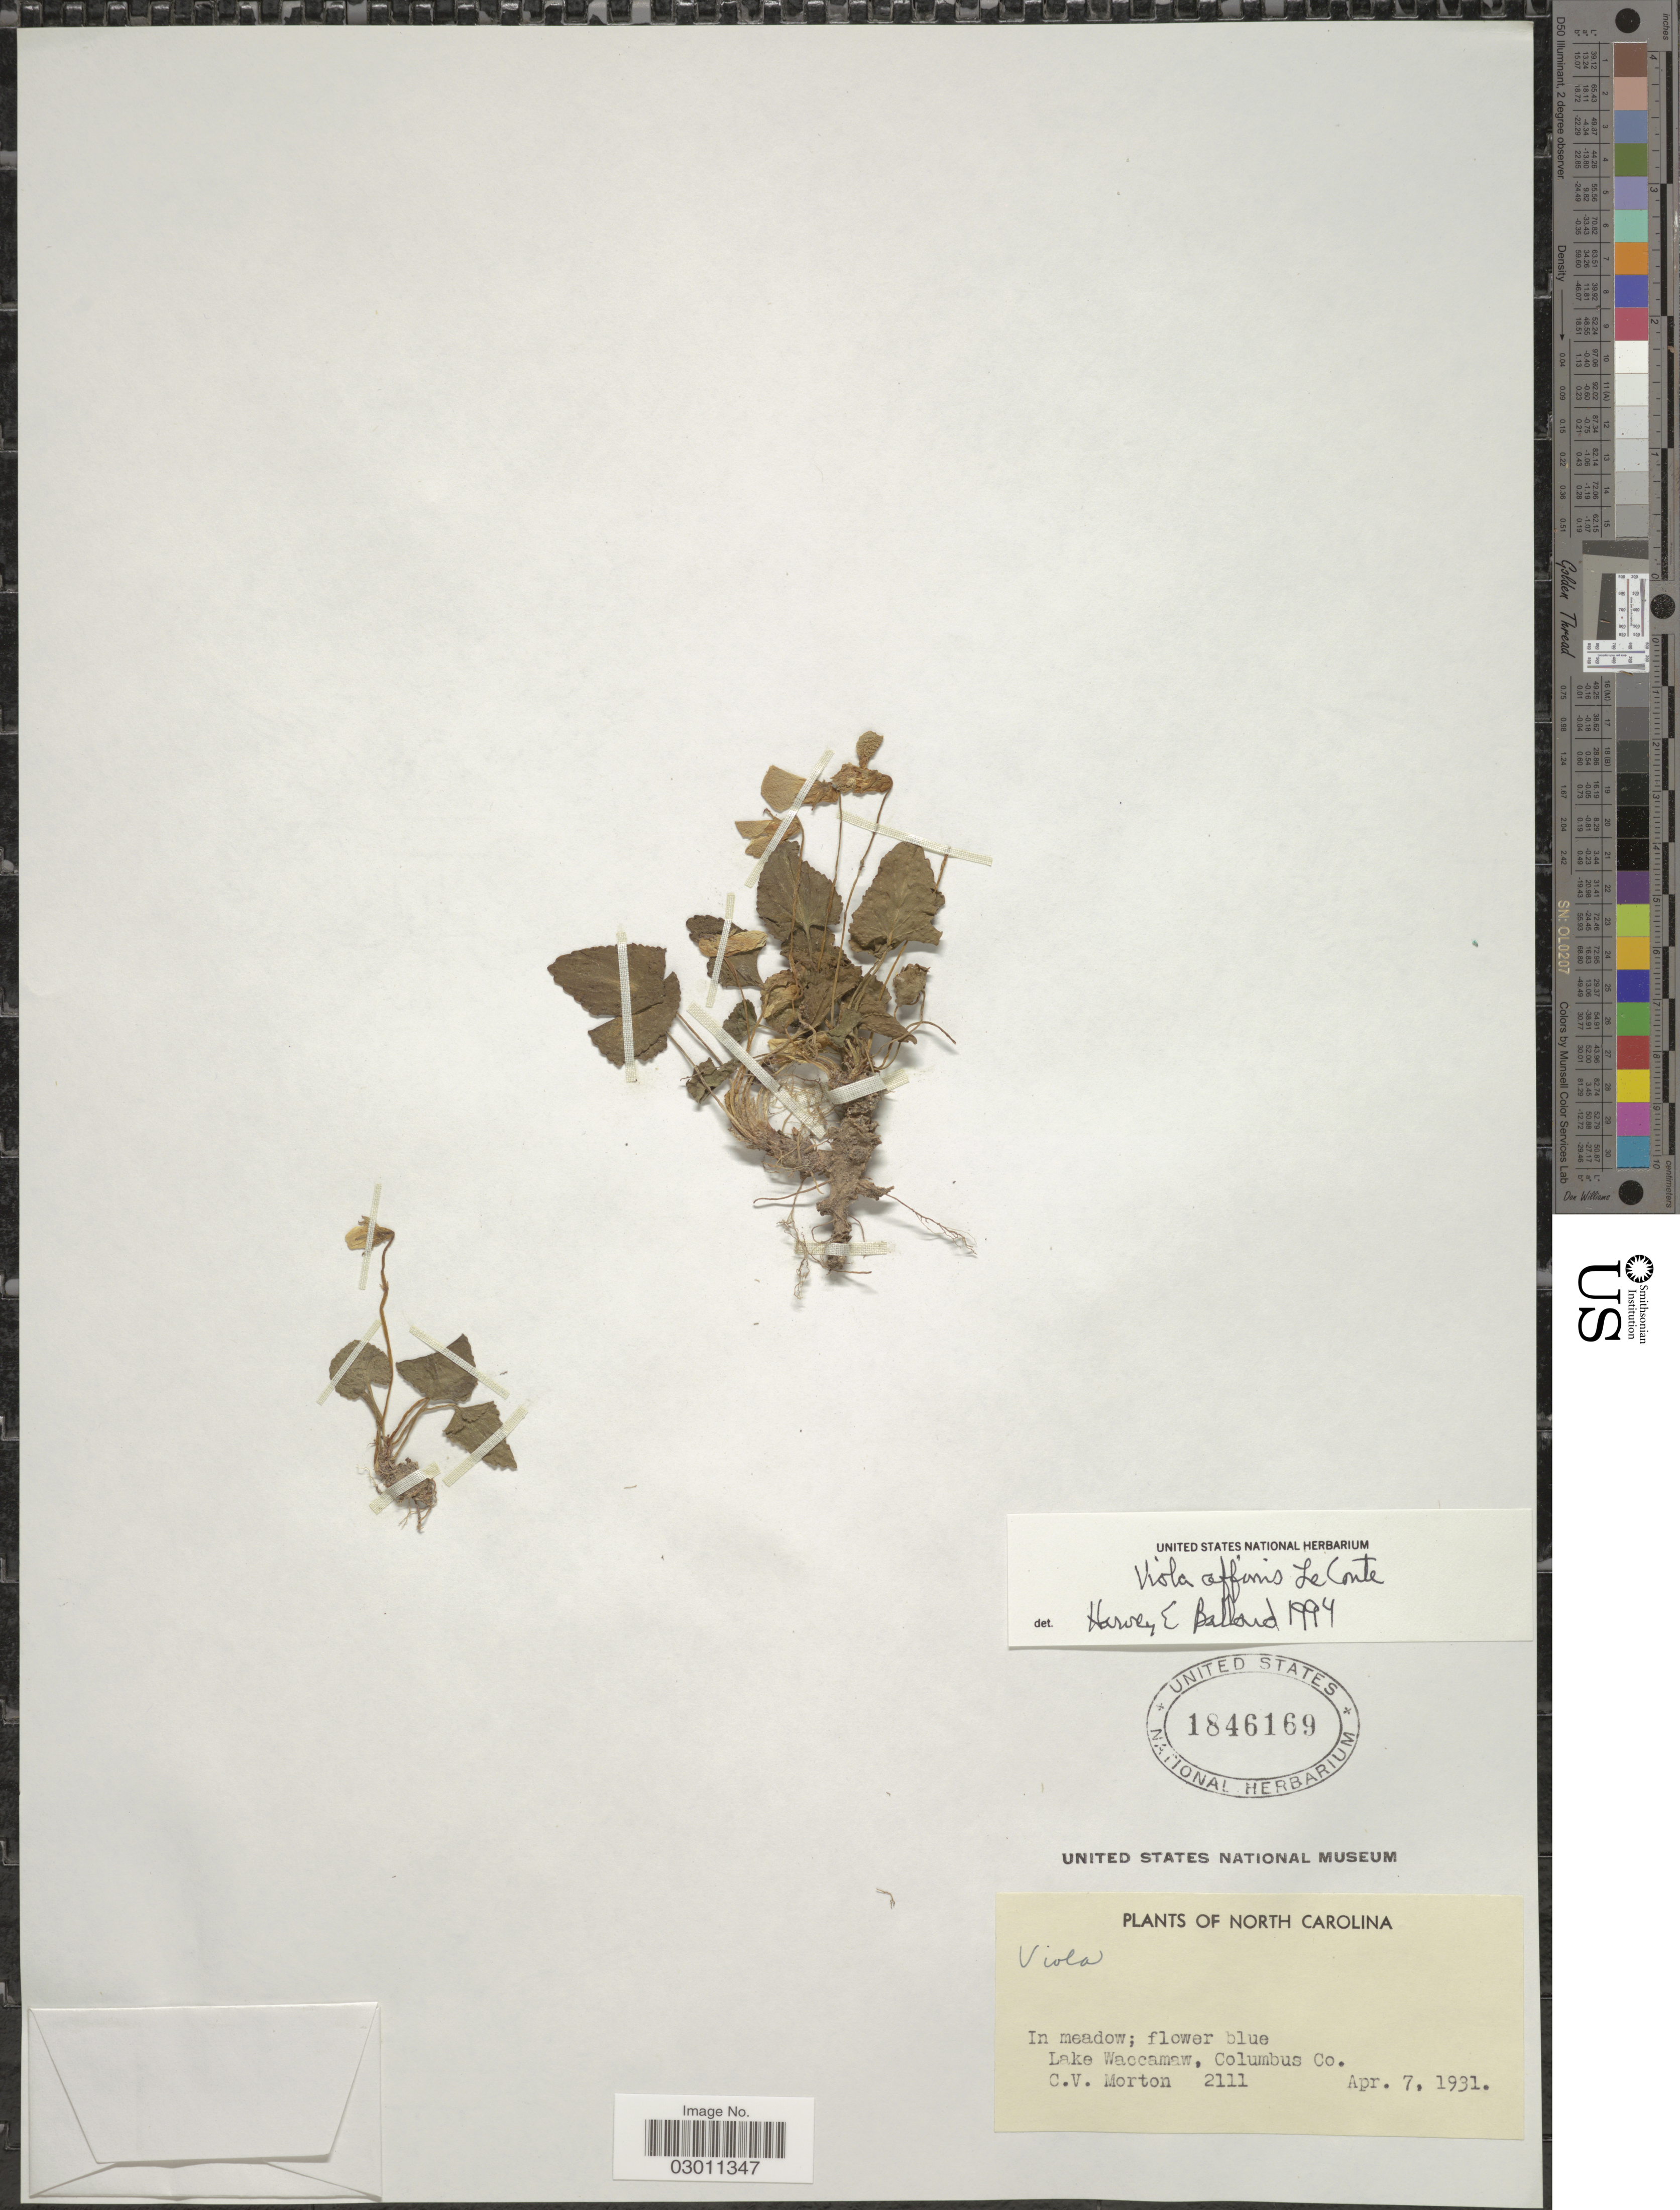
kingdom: Plantae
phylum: Tracheophyta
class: Magnoliopsida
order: Malpighiales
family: Violaceae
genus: Viola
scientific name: Viola affinis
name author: LeConte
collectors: C. V. Morton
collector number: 2111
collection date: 1931-04-07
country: United States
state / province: North Carolina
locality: Lake Waccamaw, Columbus Co.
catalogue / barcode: US 1846169